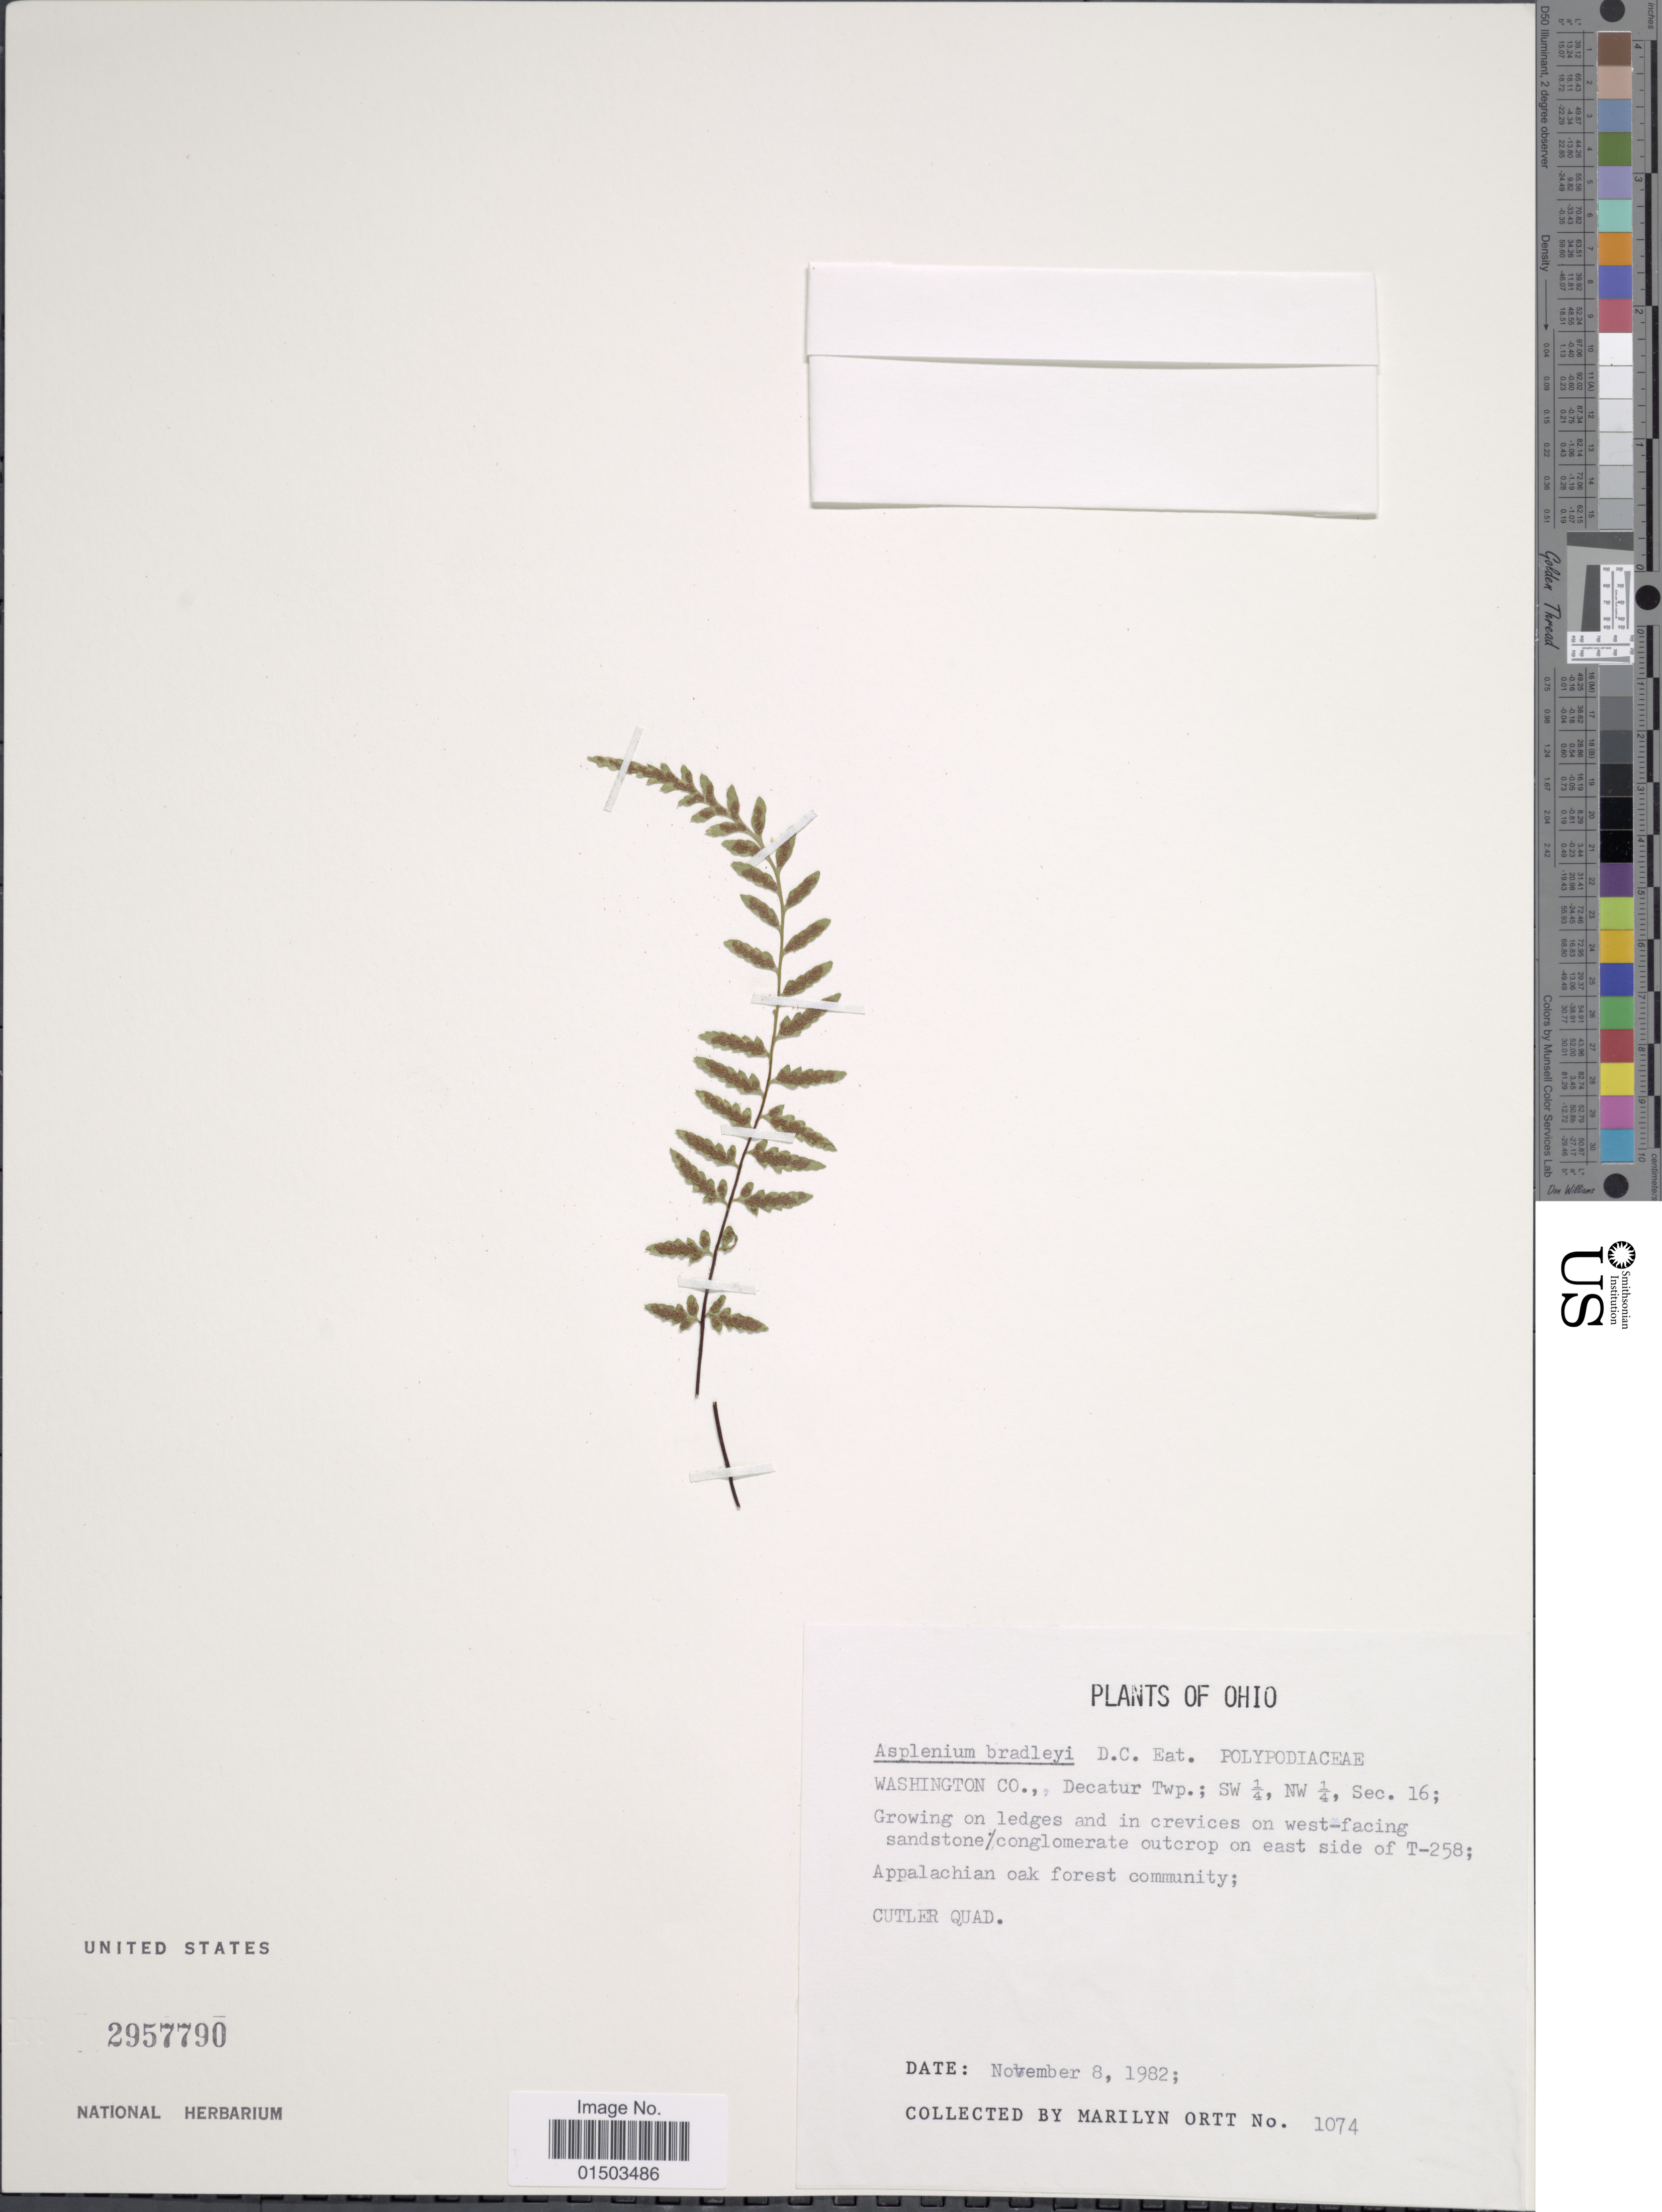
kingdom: Plantae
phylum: Tracheophyta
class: Polypodiopsida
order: Polypodiales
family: Aspleniaceae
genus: Asplenium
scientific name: Asplenium bradleyi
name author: D.C. Eaton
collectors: M. Ortt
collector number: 1074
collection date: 1982-11-08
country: United States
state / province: Ohio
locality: Ohio, Washington Co., Decatur Twp.; SW ¼, NW ¼, Sec.16; In crevices on west facing sandstone/conglomerate outcrop on east side of T-258; Cutler Quad.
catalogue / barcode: US 2957790